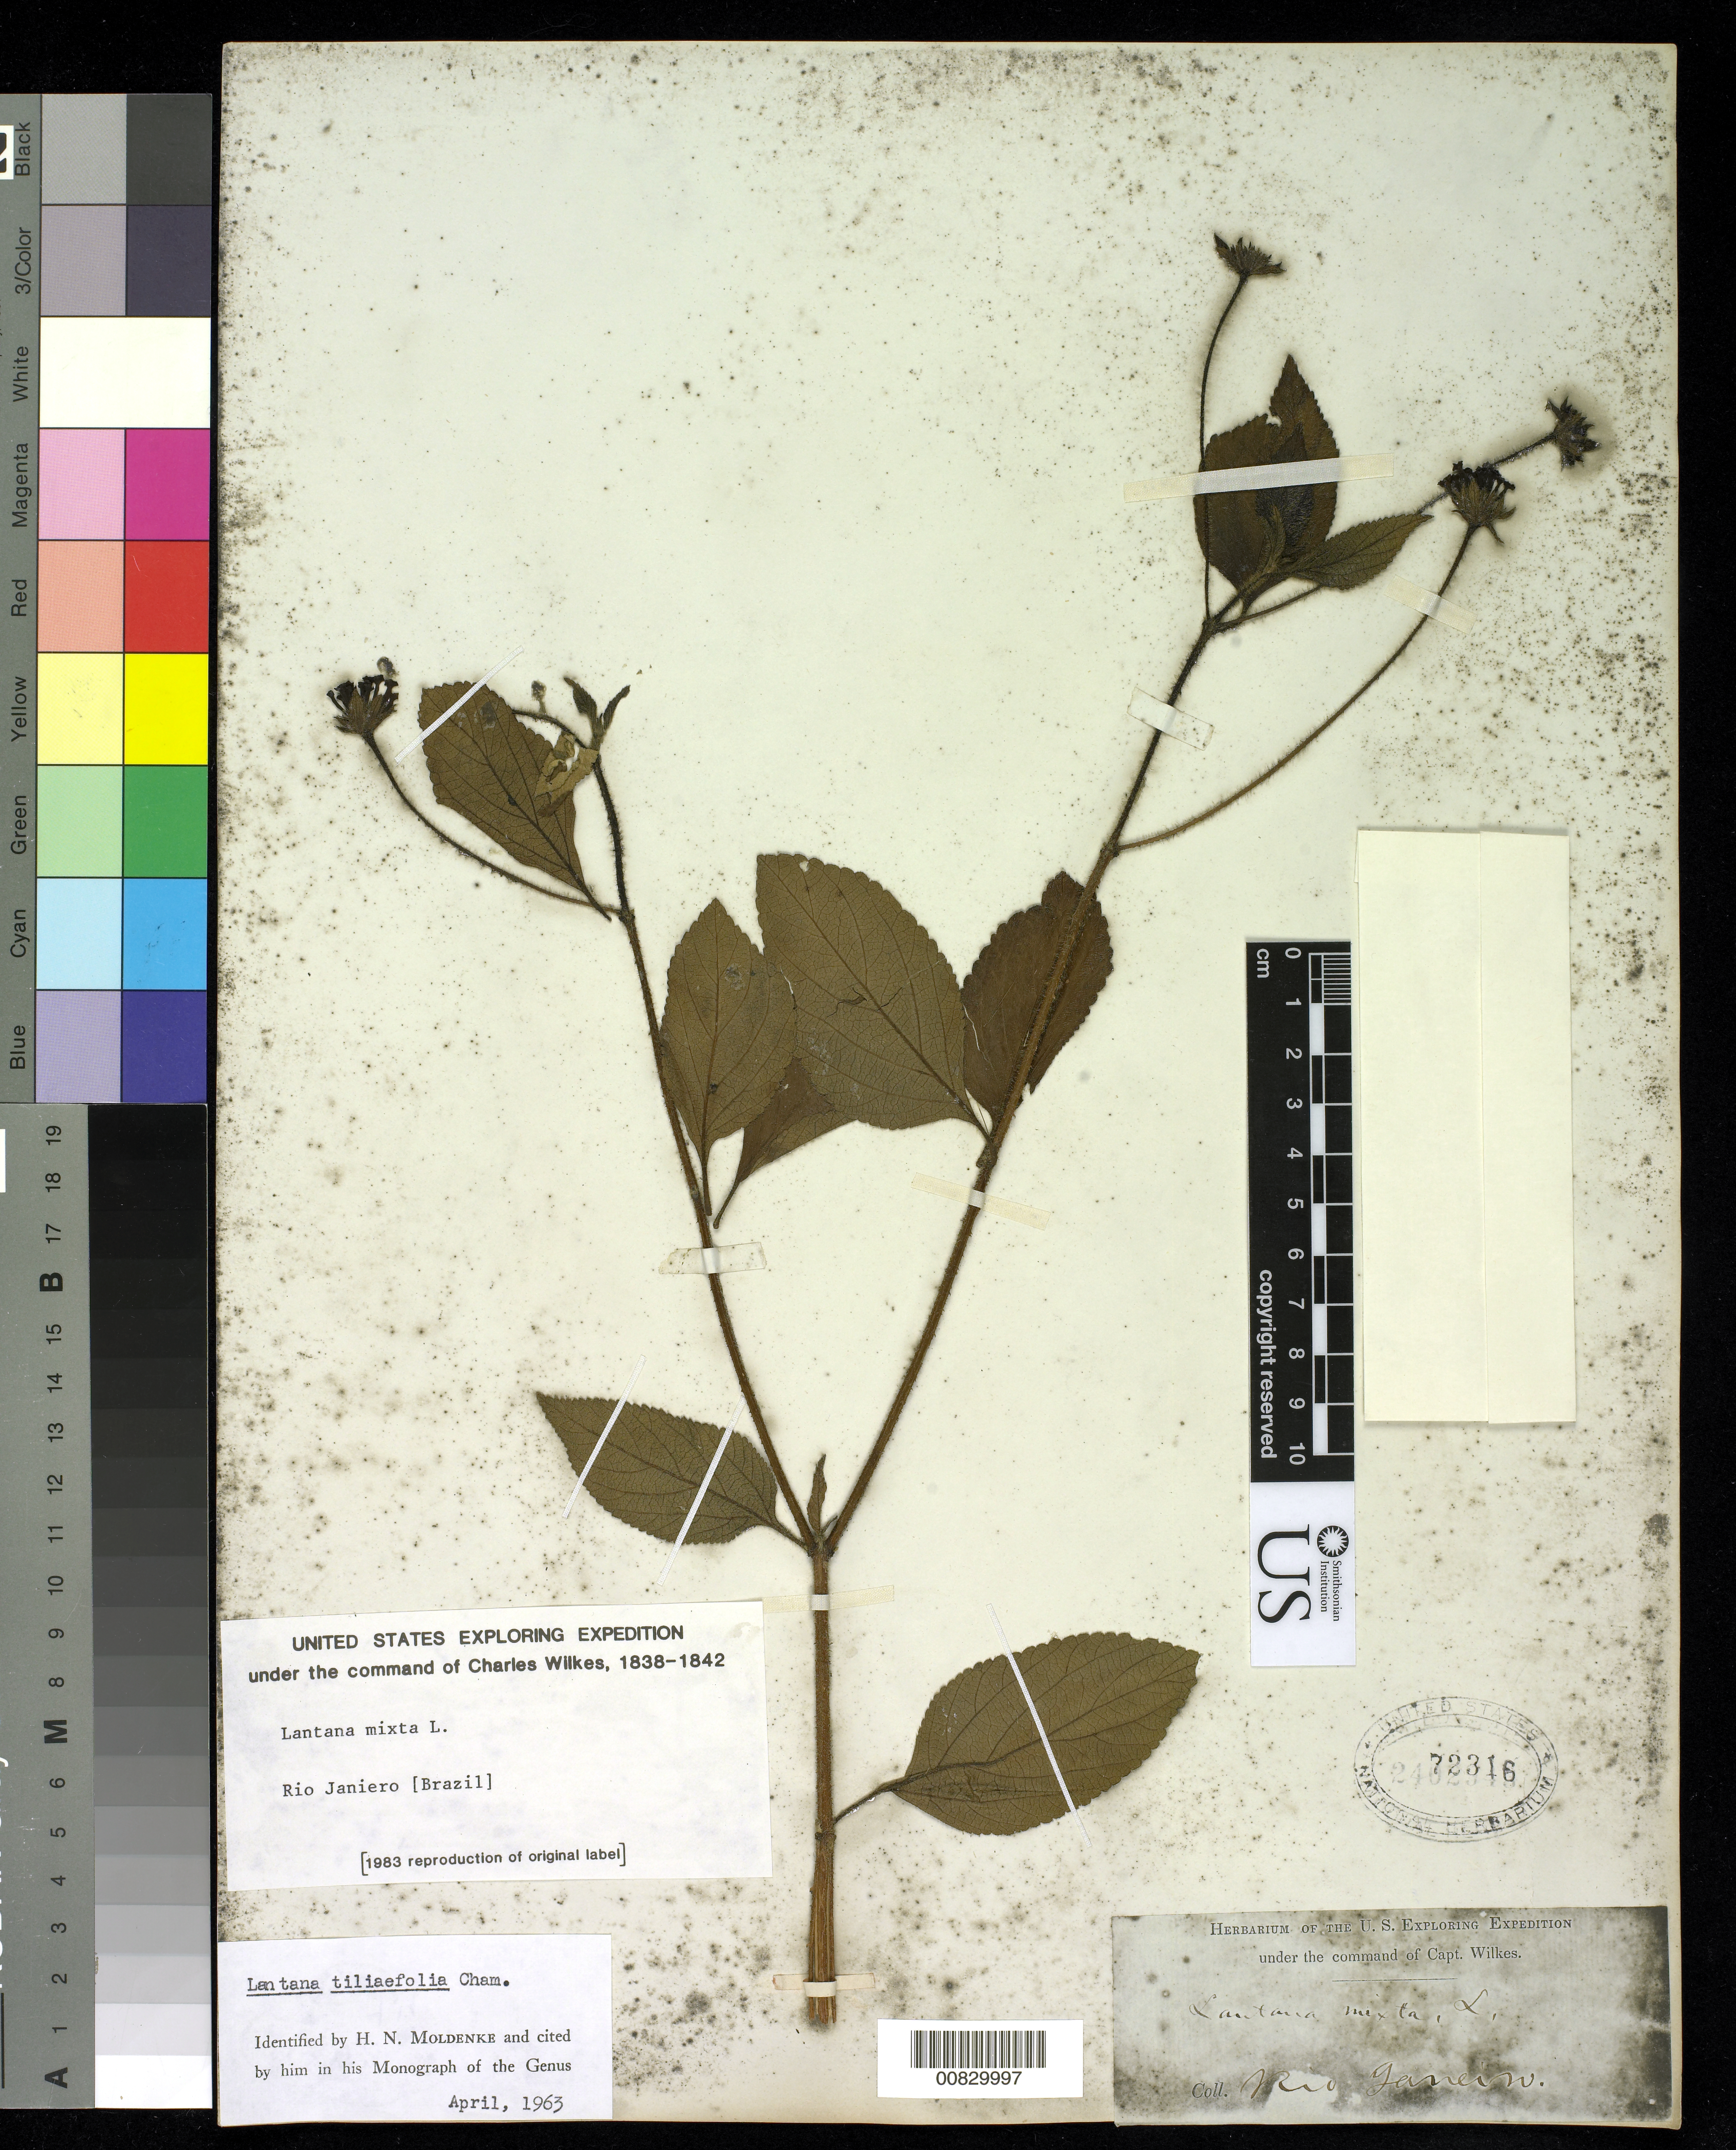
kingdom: Plantae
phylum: Tracheophyta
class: Magnoliopsida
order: Lamiales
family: Verbenaceae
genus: Lantana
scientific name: Lantana tiliifolia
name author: Cham.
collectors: Wilkes Explor. Exped.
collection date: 1838/1842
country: Brazil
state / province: Rio de Janeiro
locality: Rio Janeiro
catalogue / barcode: US 72316